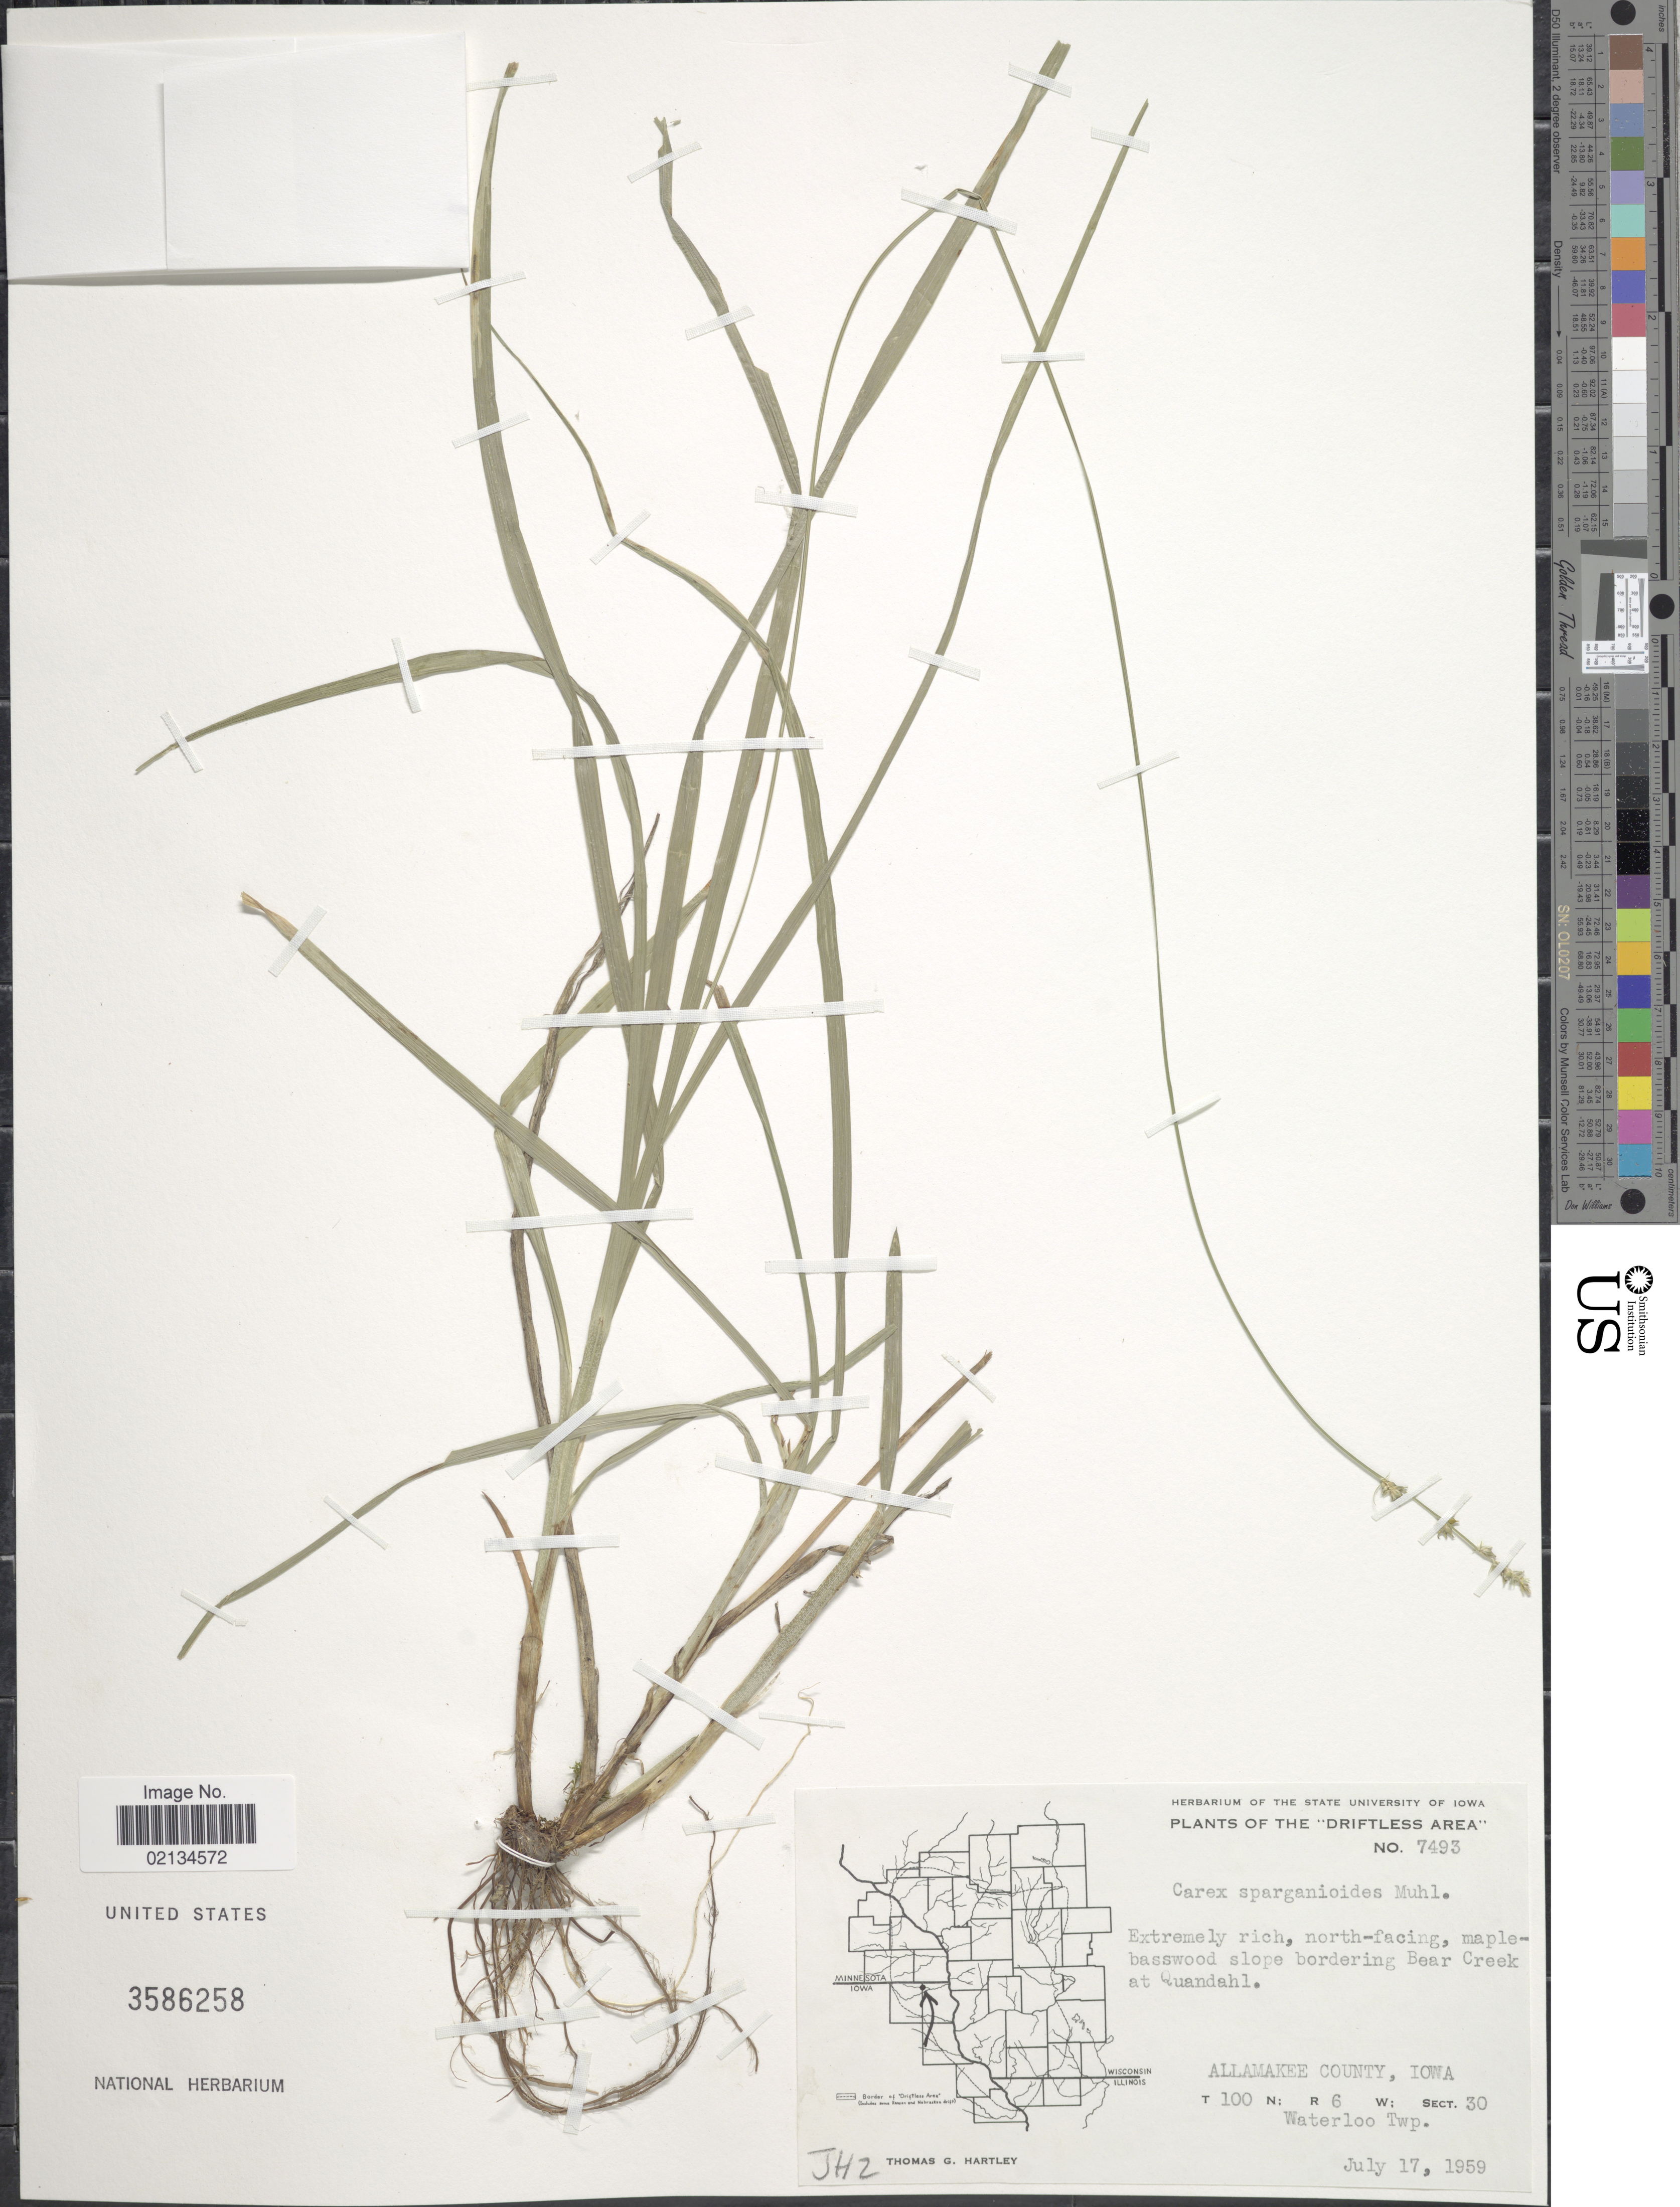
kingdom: Plantae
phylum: Tracheophyta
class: Liliopsida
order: Poales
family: Cyperaceae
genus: Carex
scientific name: Carex sparganioides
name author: Muhl. ex Willd.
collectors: T. G. Hartley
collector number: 7493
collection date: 1959-07-17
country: United States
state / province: Iowa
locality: The "Driftless Area", north-facing slope bordering Bear Creek at Quandahl, Allamakee County, T100N; R6W; Sect. 30, Waterloo Twp.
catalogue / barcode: US 3586258